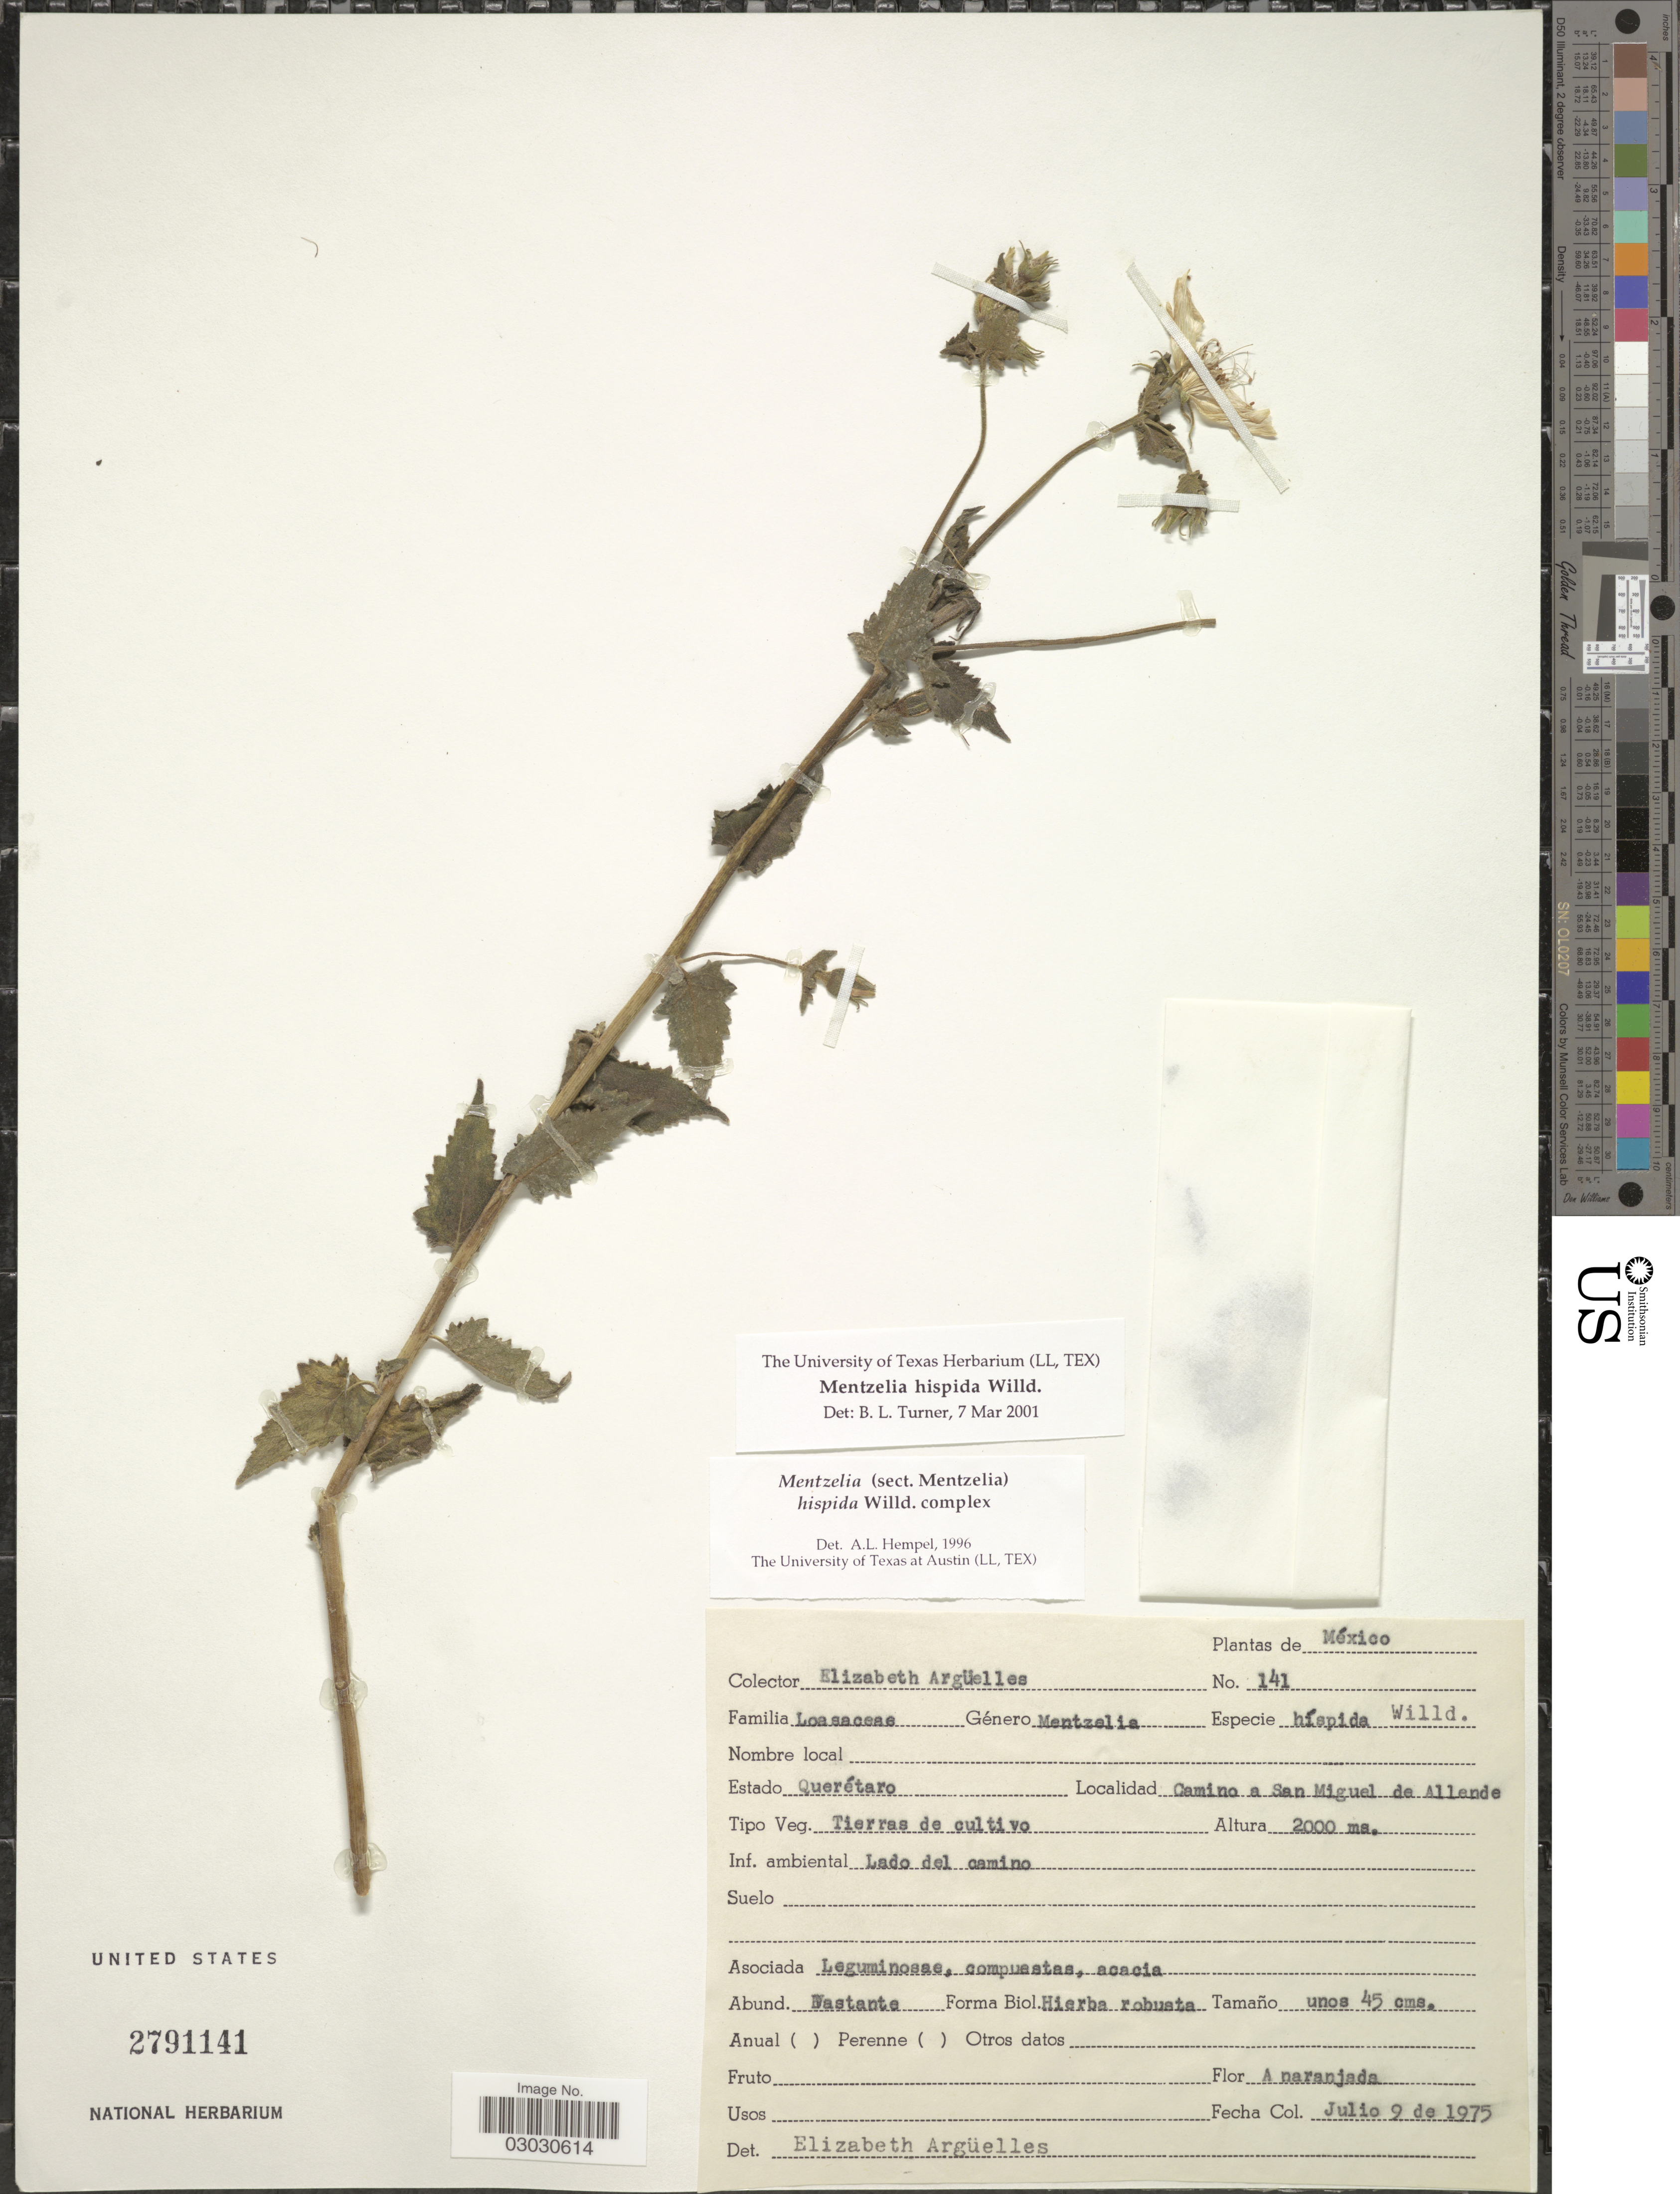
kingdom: Plantae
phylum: Tracheophyta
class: Magnoliopsida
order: Cornales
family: Loasaceae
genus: Mentzelia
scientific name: Mentzelia hispida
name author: Willd.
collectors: E. Argüelles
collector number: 141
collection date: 1975-07-09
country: Mexico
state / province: Querétaro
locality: Estado Querétaro. Camino a San Miguel de Allande.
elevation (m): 2000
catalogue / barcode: US 2791141